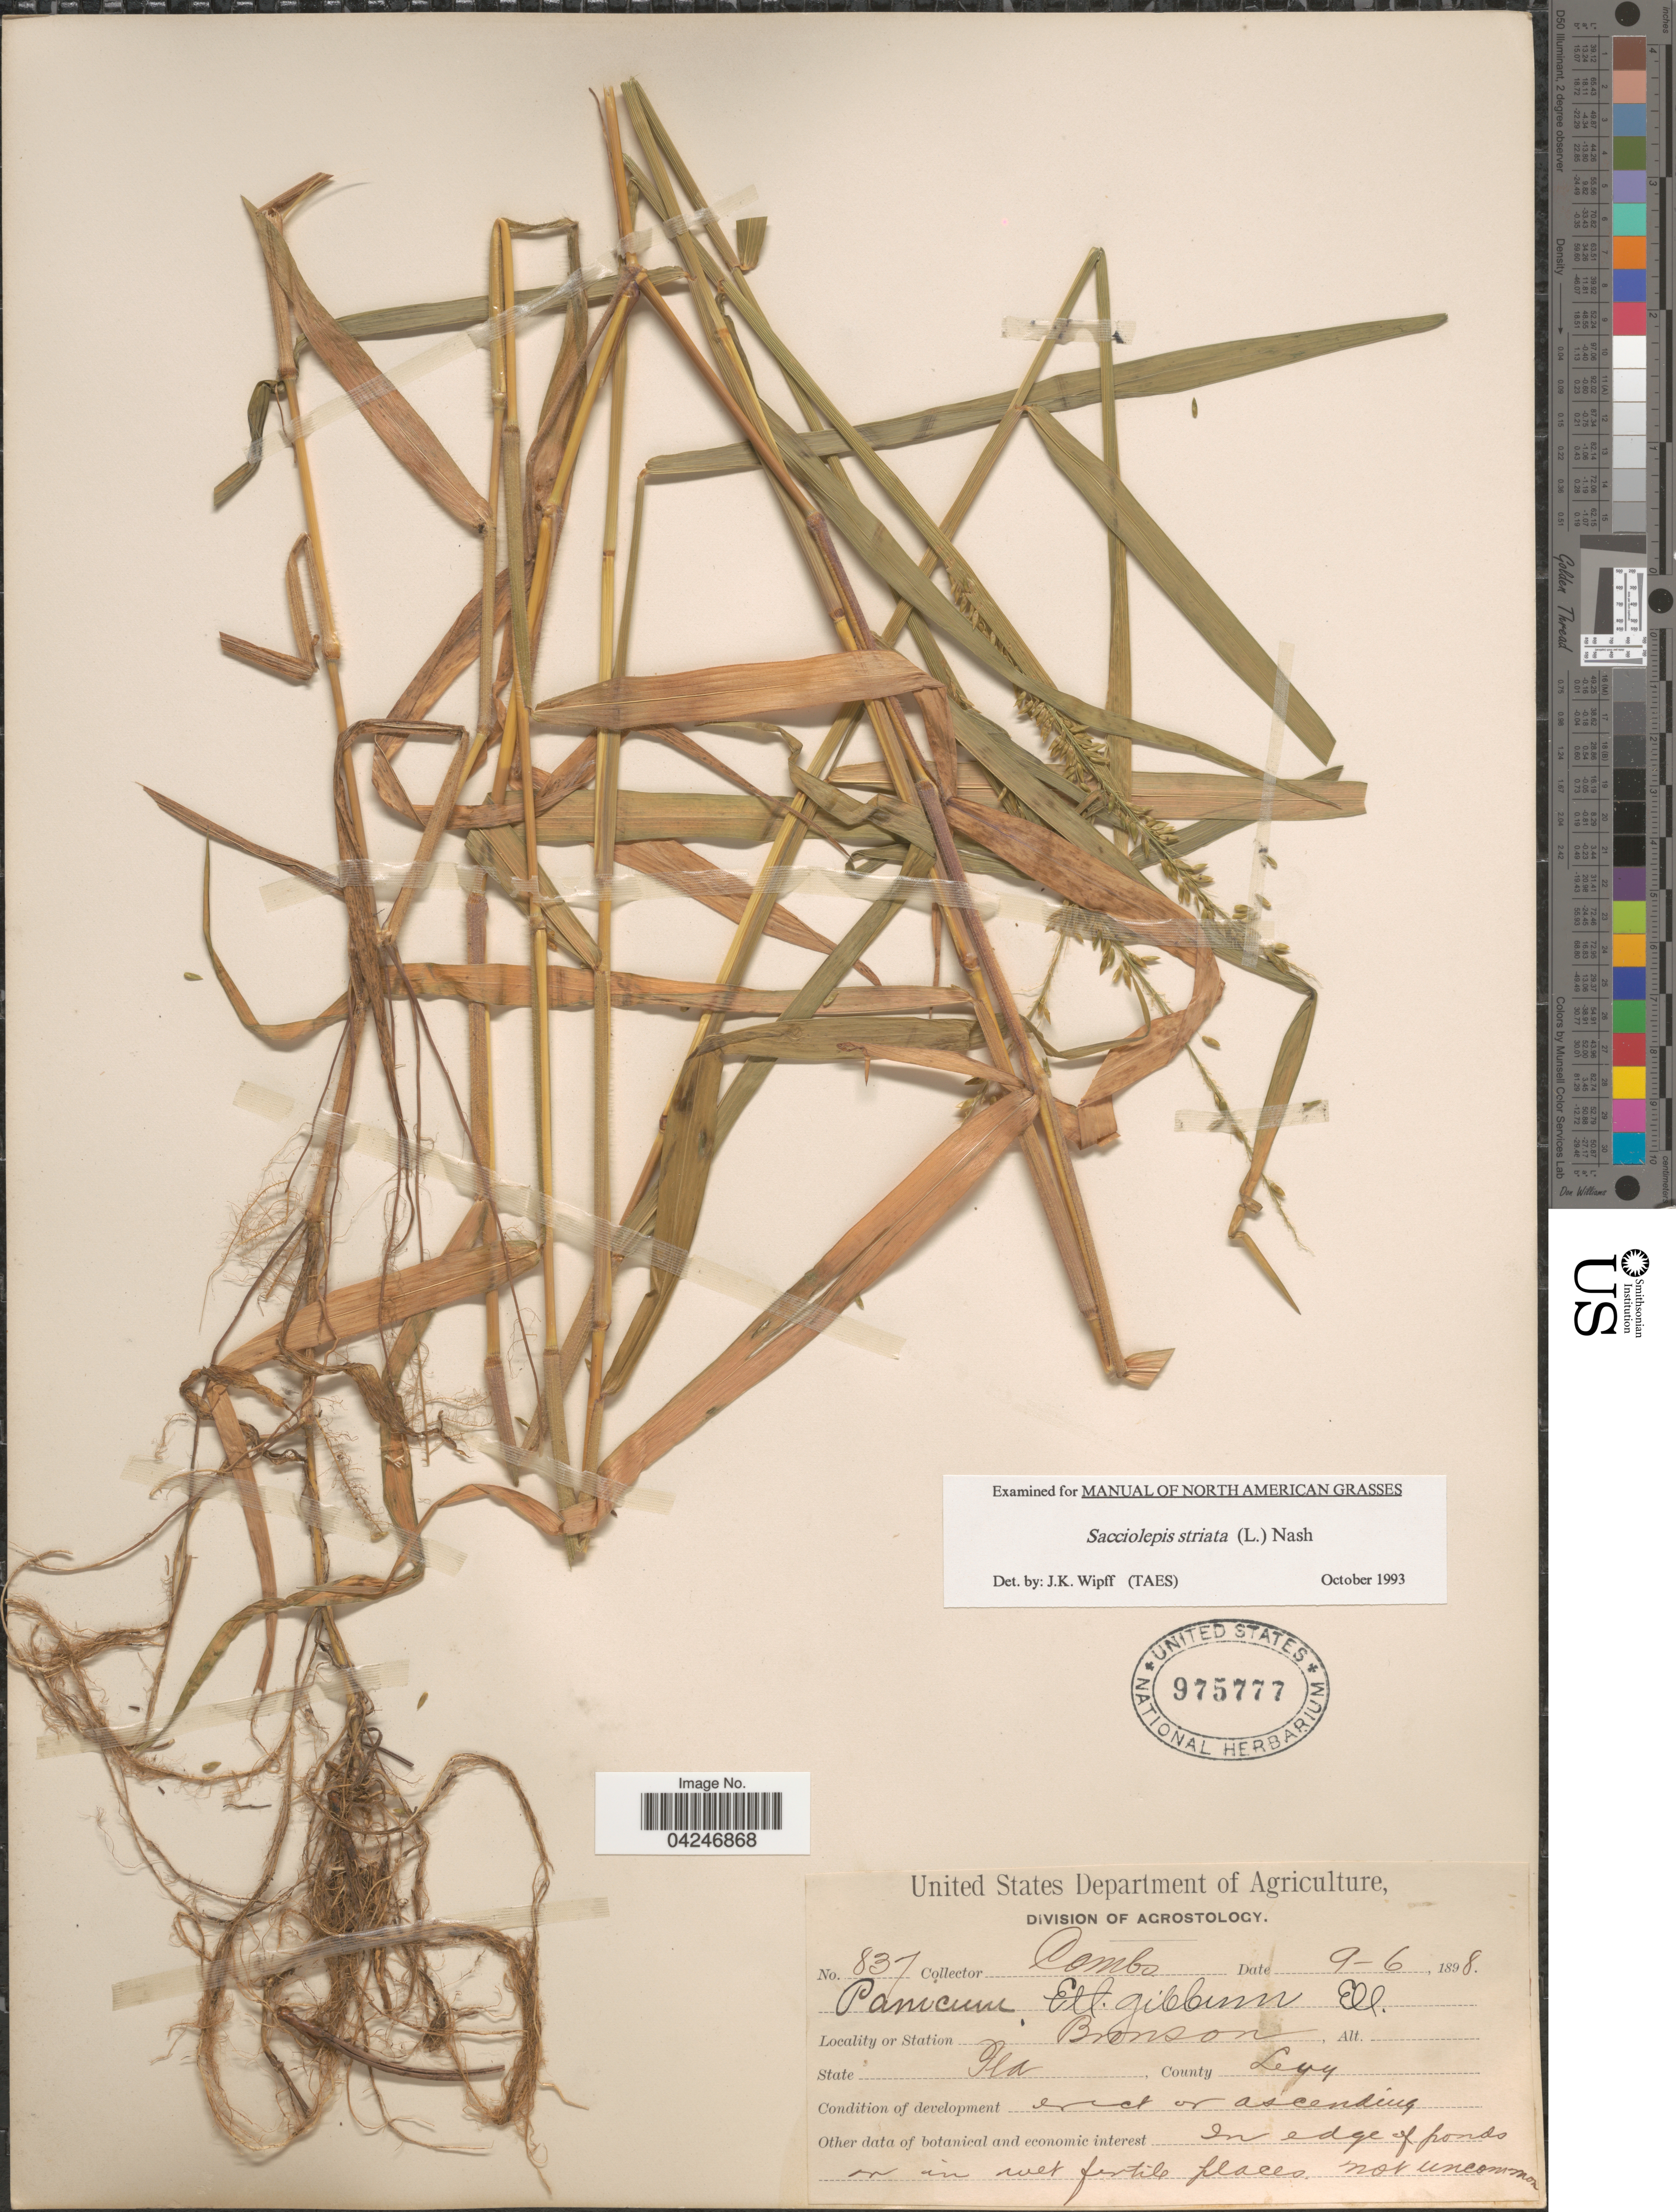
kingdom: Plantae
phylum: Tracheophyta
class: Liliopsida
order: Poales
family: Poaceae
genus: Sacciolepis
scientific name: Sacciolepis striata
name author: (L.) Nash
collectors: -. Combs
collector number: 837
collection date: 1898-09-06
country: United States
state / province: Florida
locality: Bronson. County Levy. In edge of ponds or in wet fertile places.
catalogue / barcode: US 975777